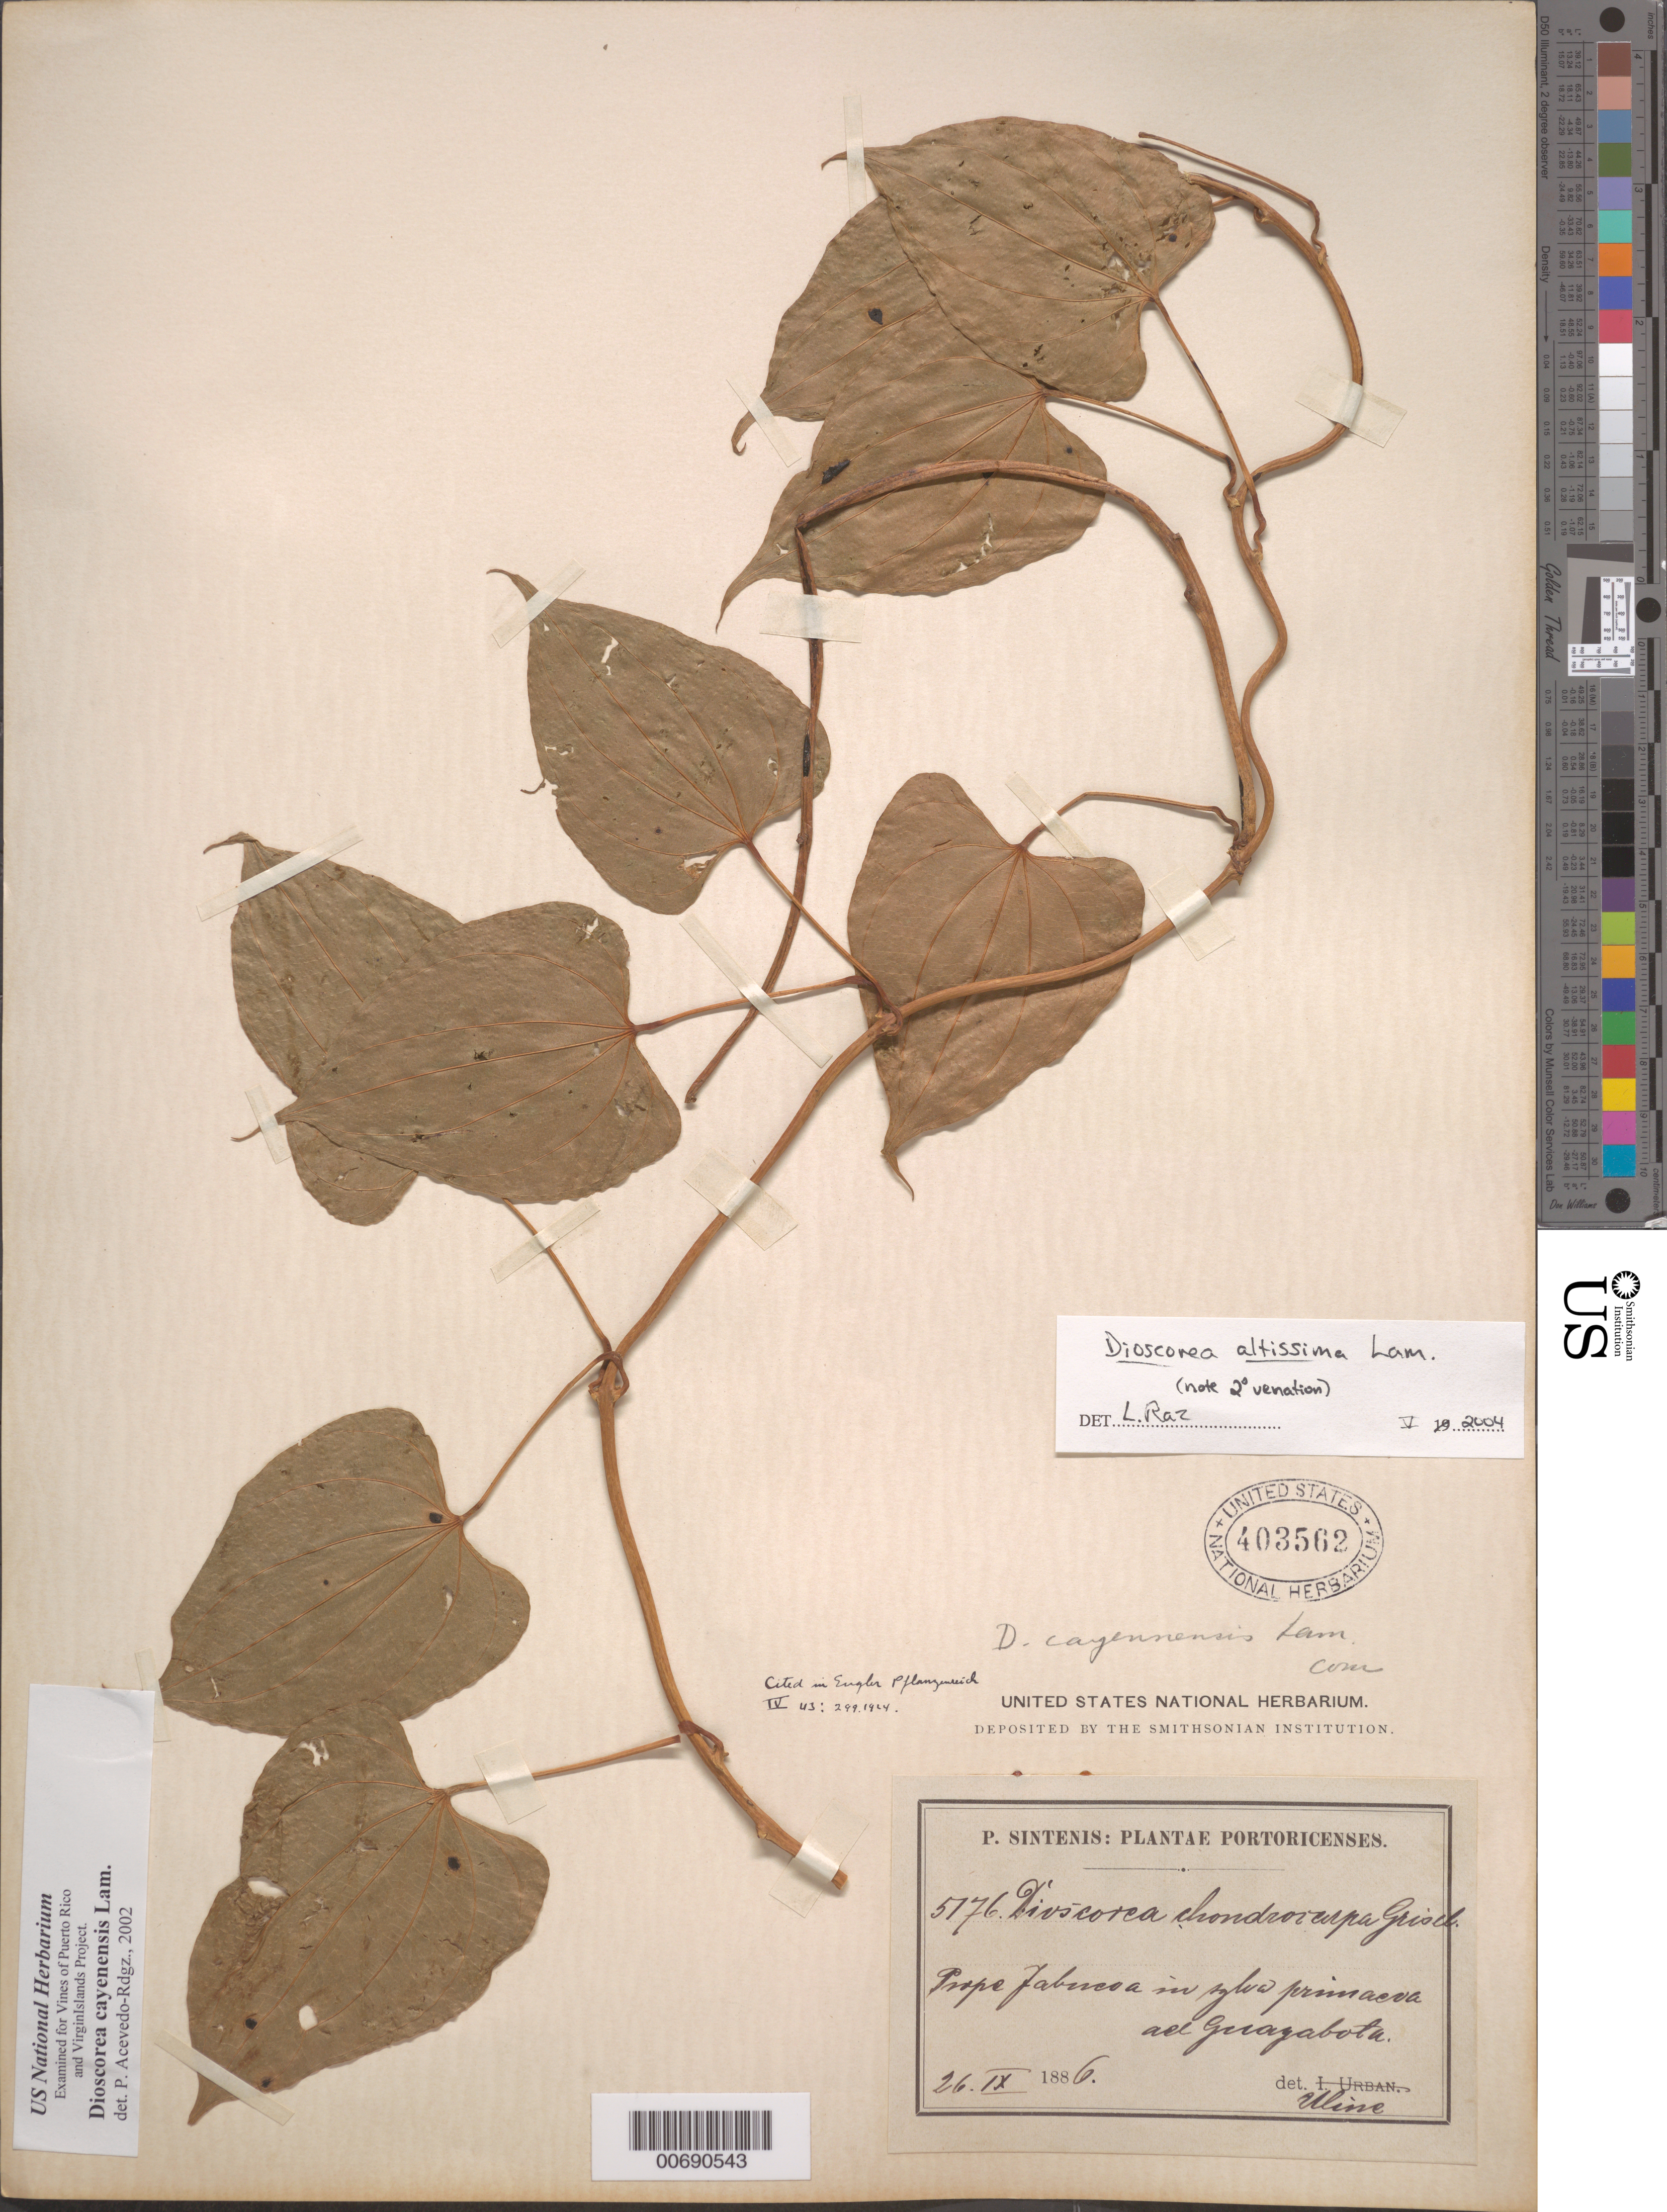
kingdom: Plantae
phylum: Tracheophyta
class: Liliopsida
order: Dioscoreales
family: Dioscoreaceae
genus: Dioscorea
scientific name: Dioscorea cayenensis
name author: Lam.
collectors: P. Sintenis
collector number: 5176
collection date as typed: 26 Sep 1886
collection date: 1886-09-26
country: Puerto Rico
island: Greater Antilles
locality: Near Yabucoa. In sylva primaeva ad Guayabota.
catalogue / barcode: US 403562